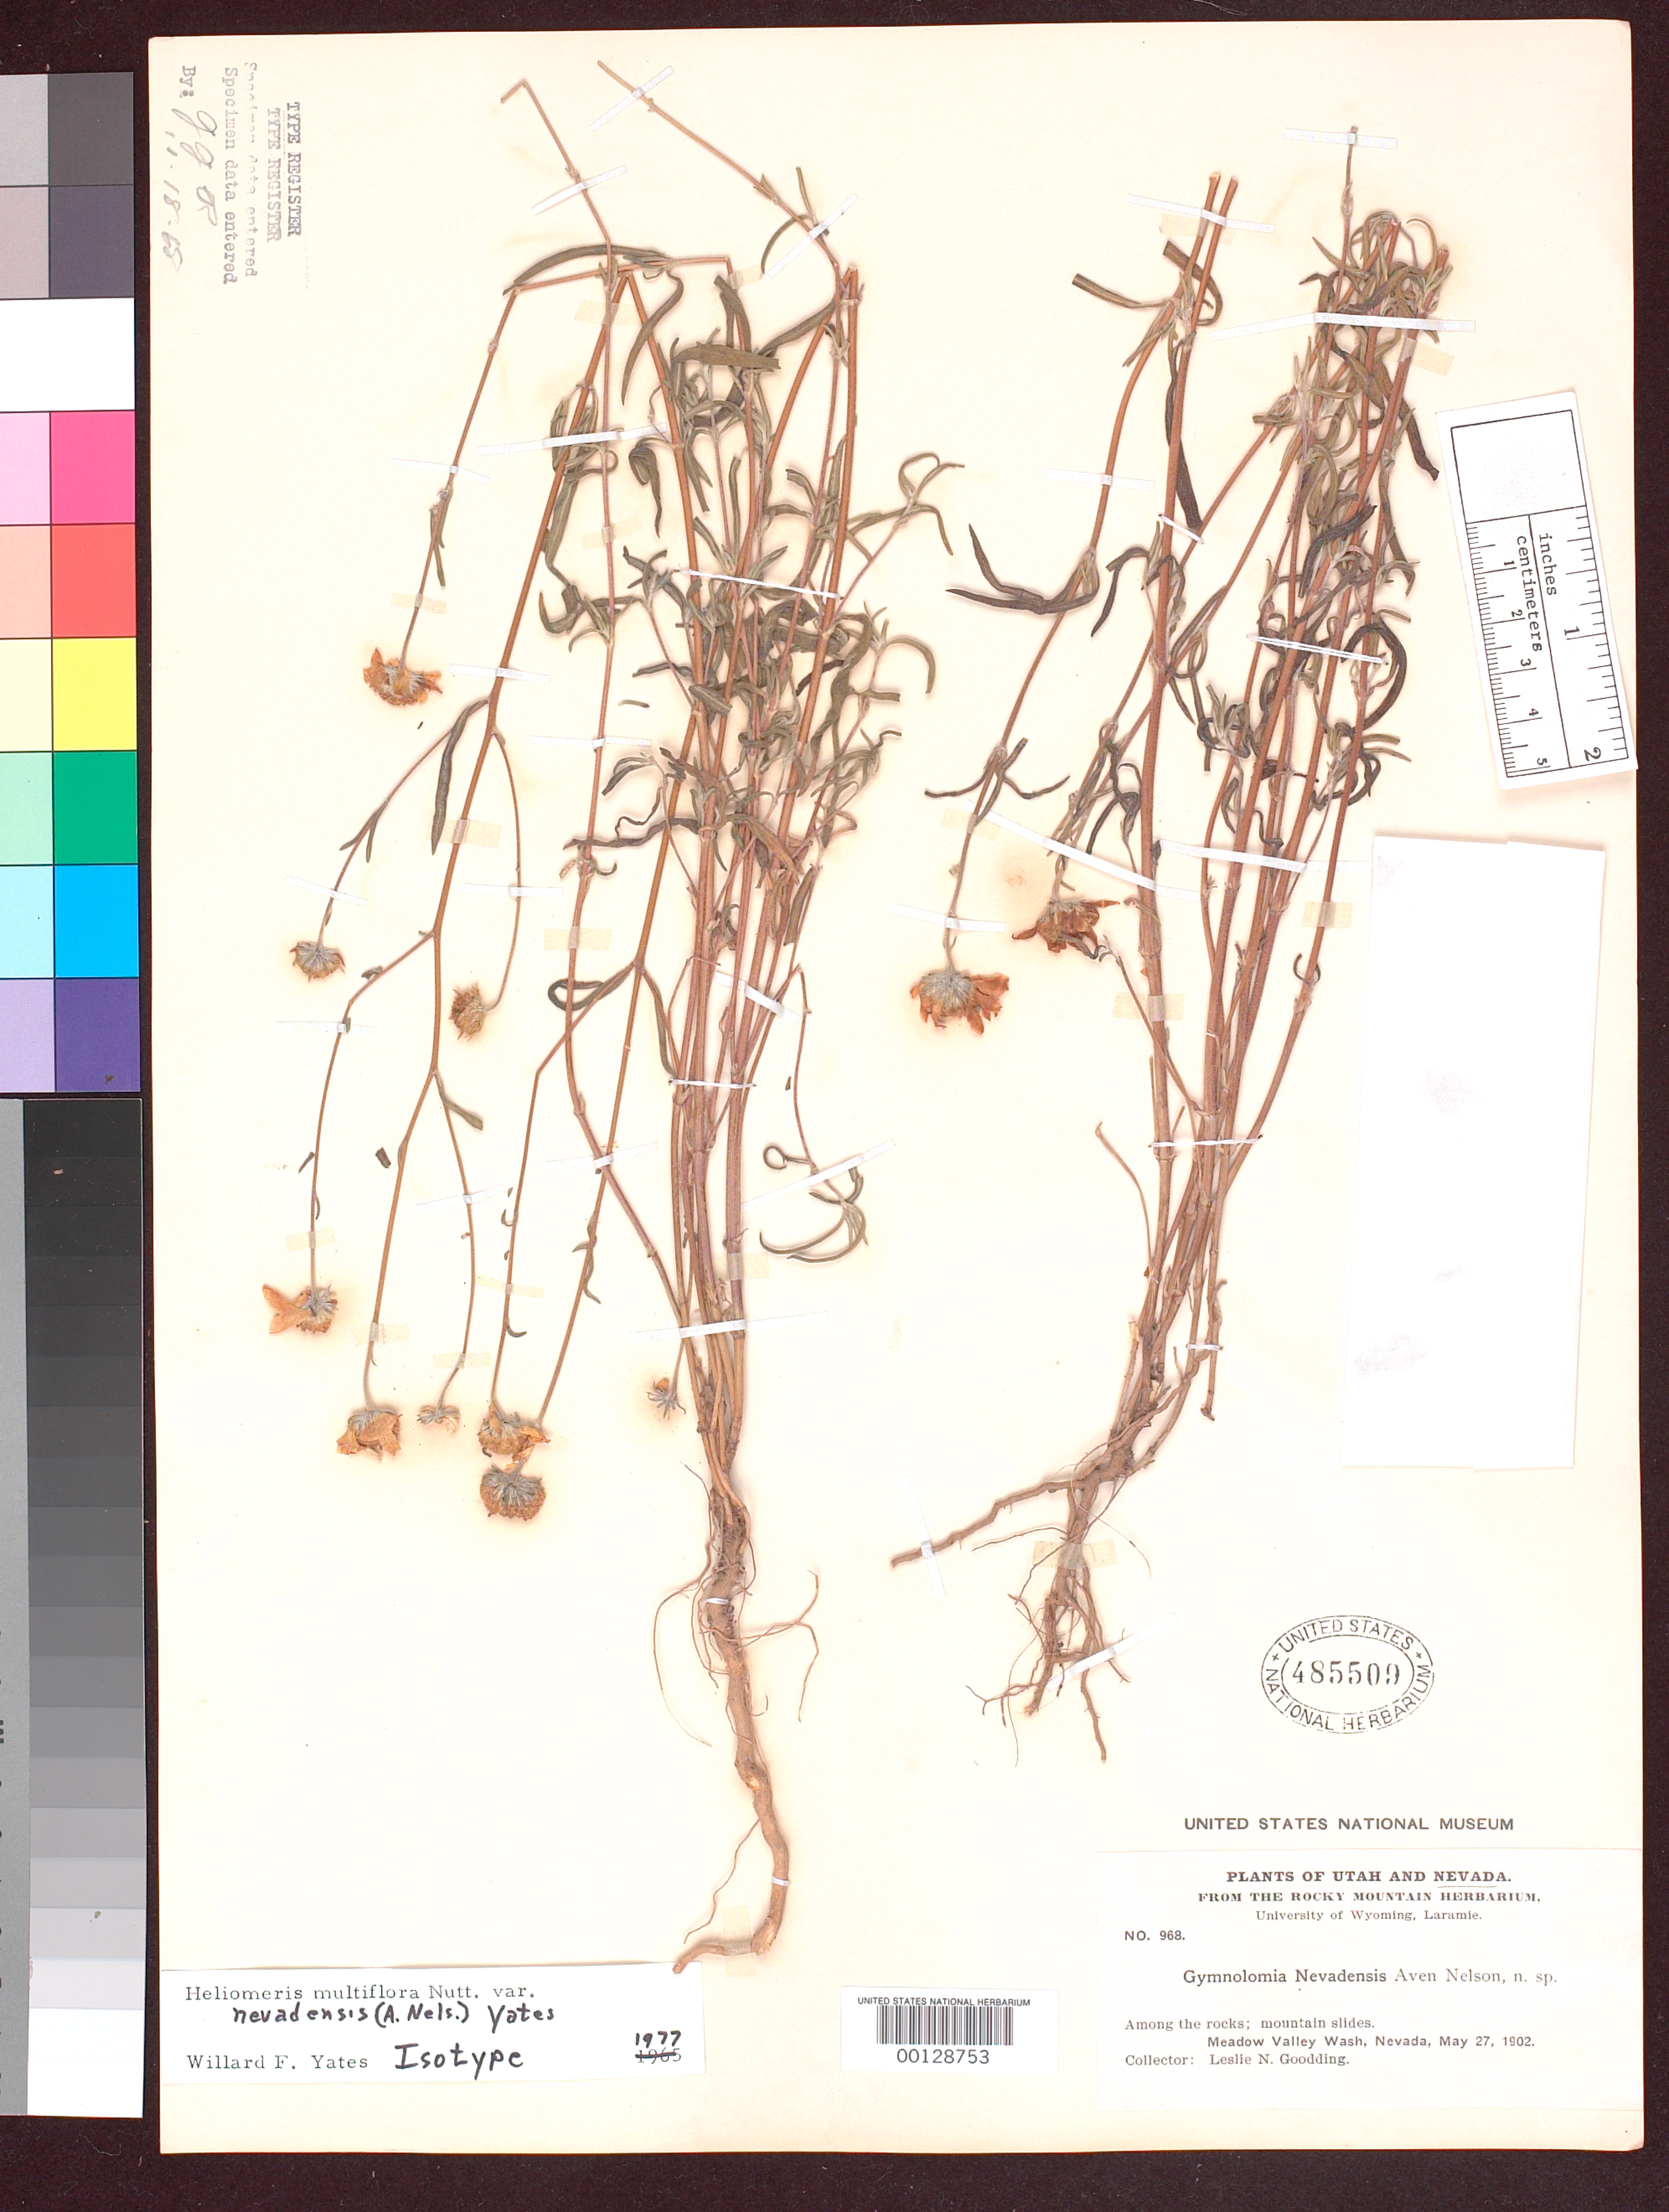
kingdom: Plantae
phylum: Tracheophyta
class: Magnoliopsida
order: Asterales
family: Asteraceae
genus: Gymnolomia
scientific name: Gymnolomia nevadensis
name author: A. Nelson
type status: Isotype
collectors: L. N. Goodding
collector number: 968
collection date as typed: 27 May 1902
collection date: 1902-05-27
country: United States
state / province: Nevada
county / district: Clark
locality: Meadow Valley Wash.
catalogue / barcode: US 485509